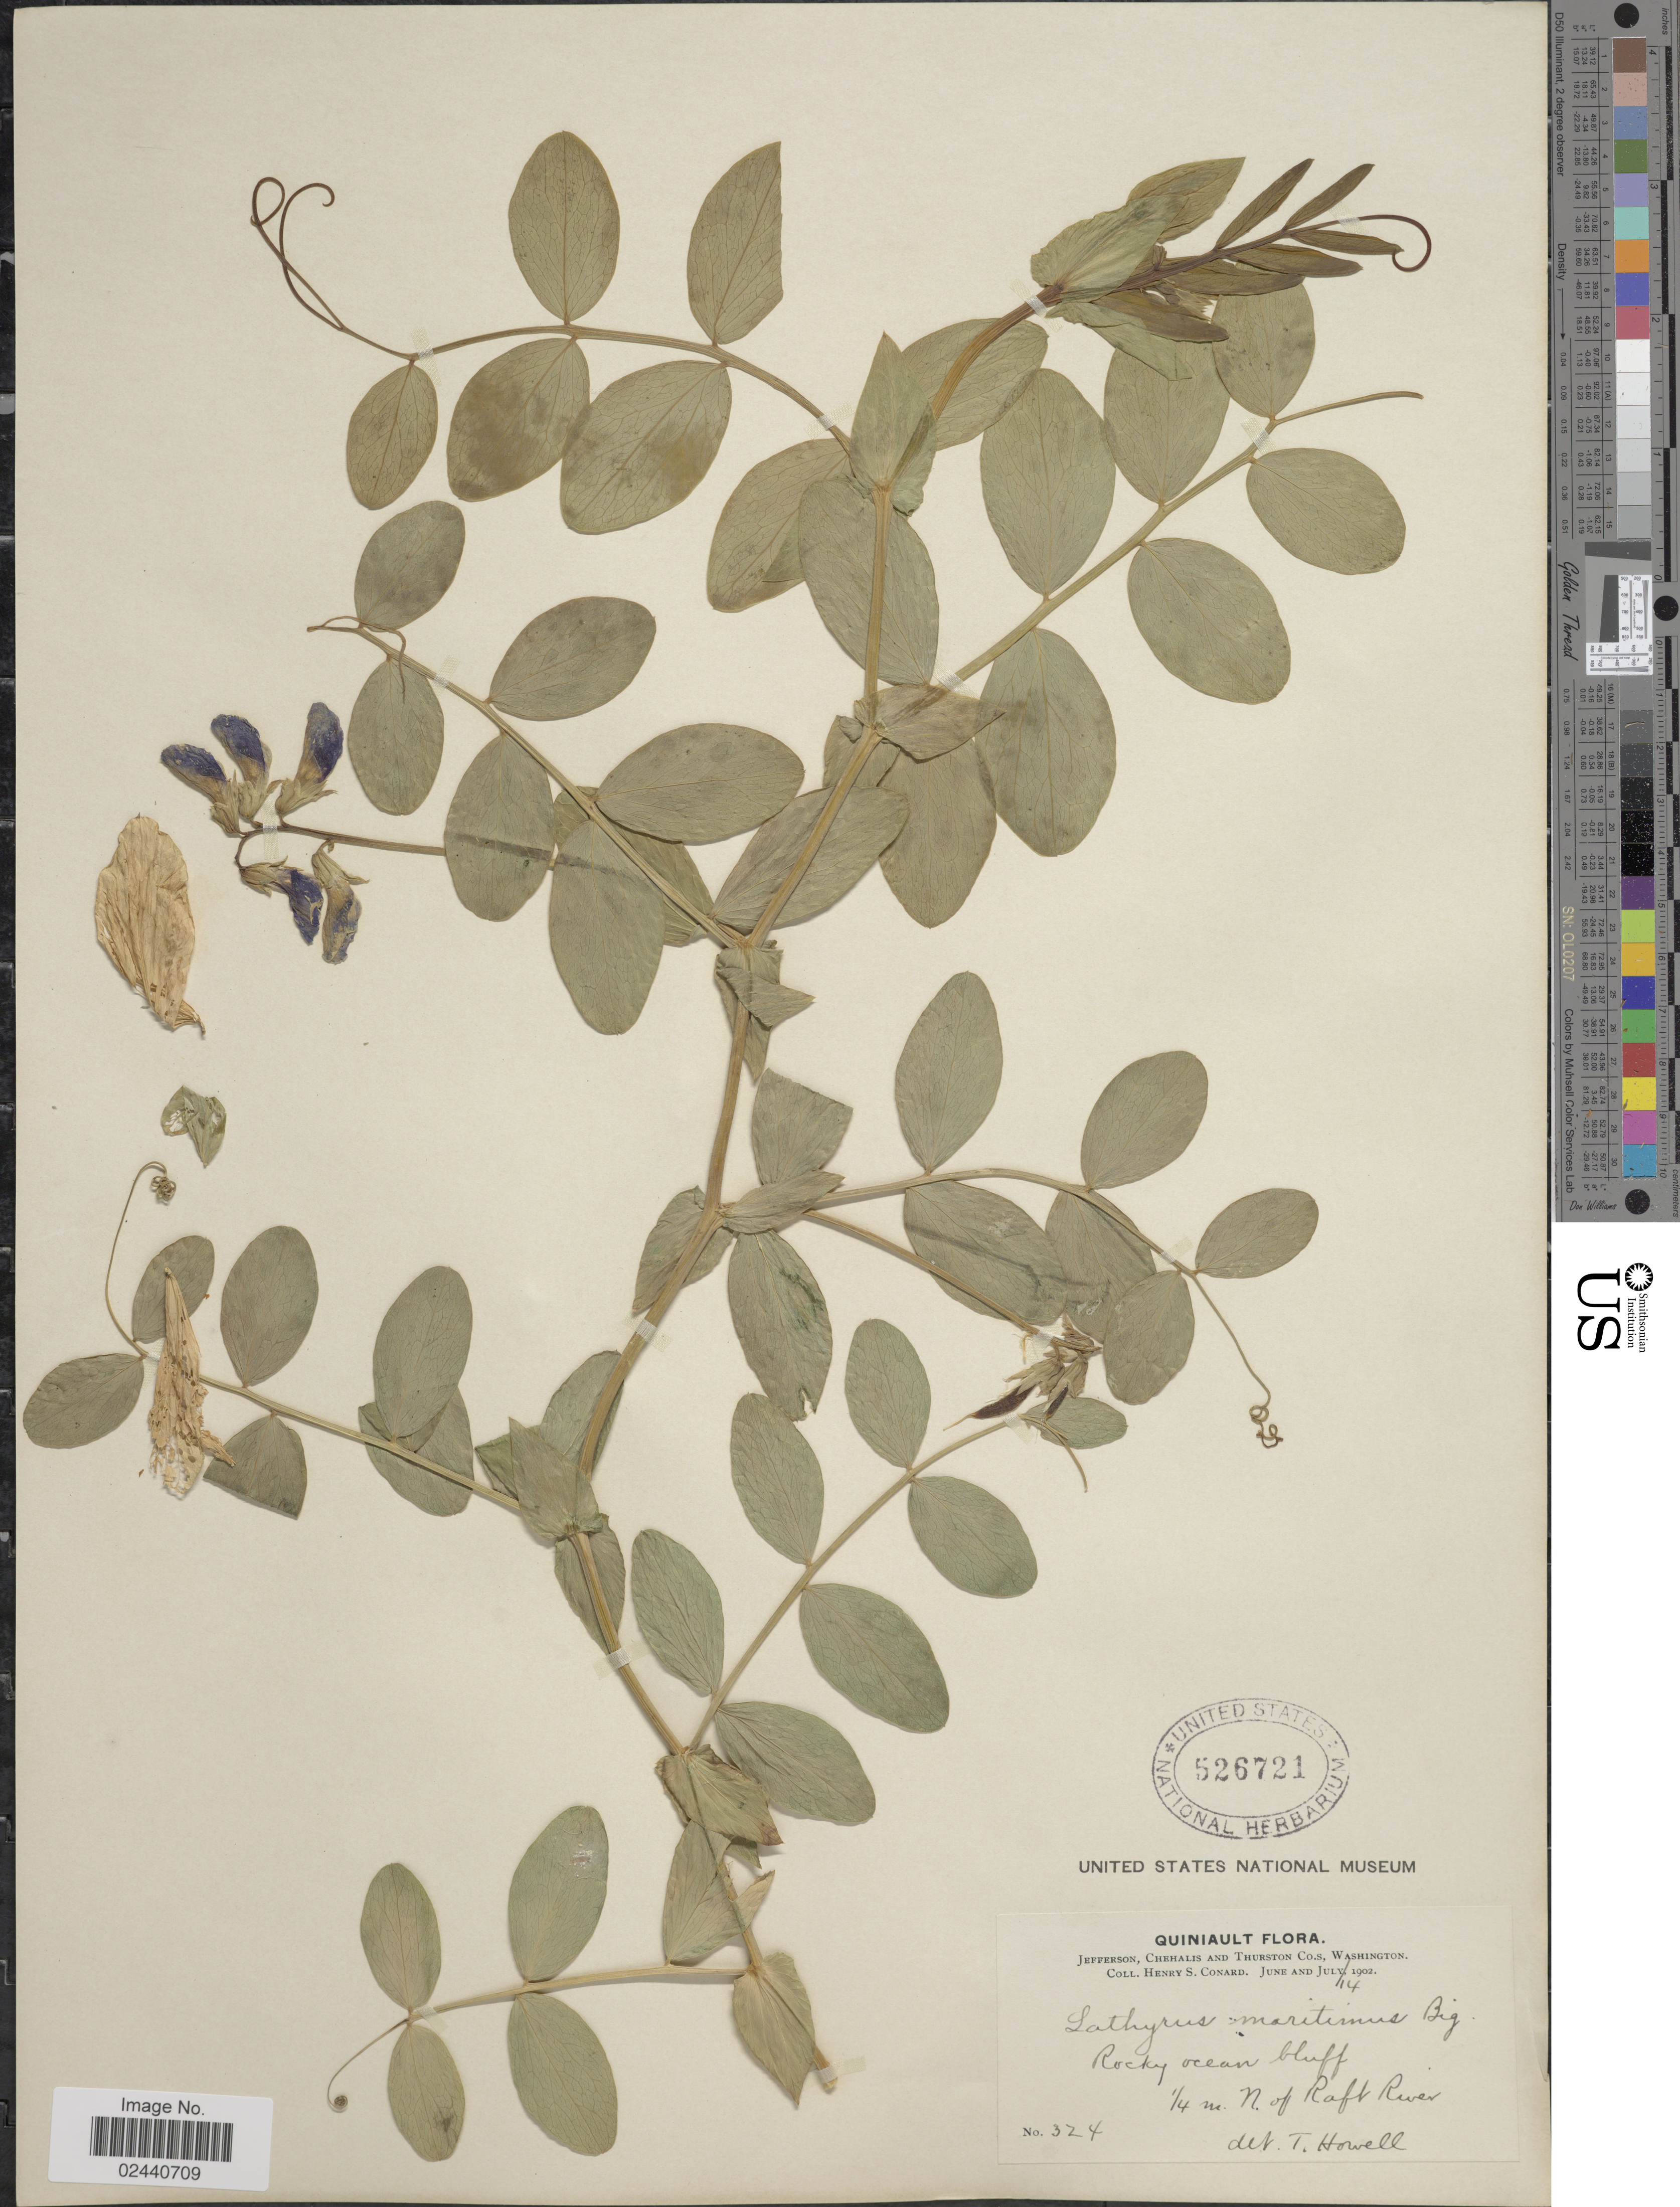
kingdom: Plantae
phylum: Tracheophyta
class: Magnoliopsida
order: Fabales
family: Fabaceae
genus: Lathyrus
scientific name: Lathyrus japonicus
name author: Willd.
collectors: H. S. Conard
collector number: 324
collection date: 1902-07-14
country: United States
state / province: Washington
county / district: Thurston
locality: Quiniault, Jefferson, Chehalis and Thurston Co.s, 1/4 m N of Raft River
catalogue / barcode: US 526721